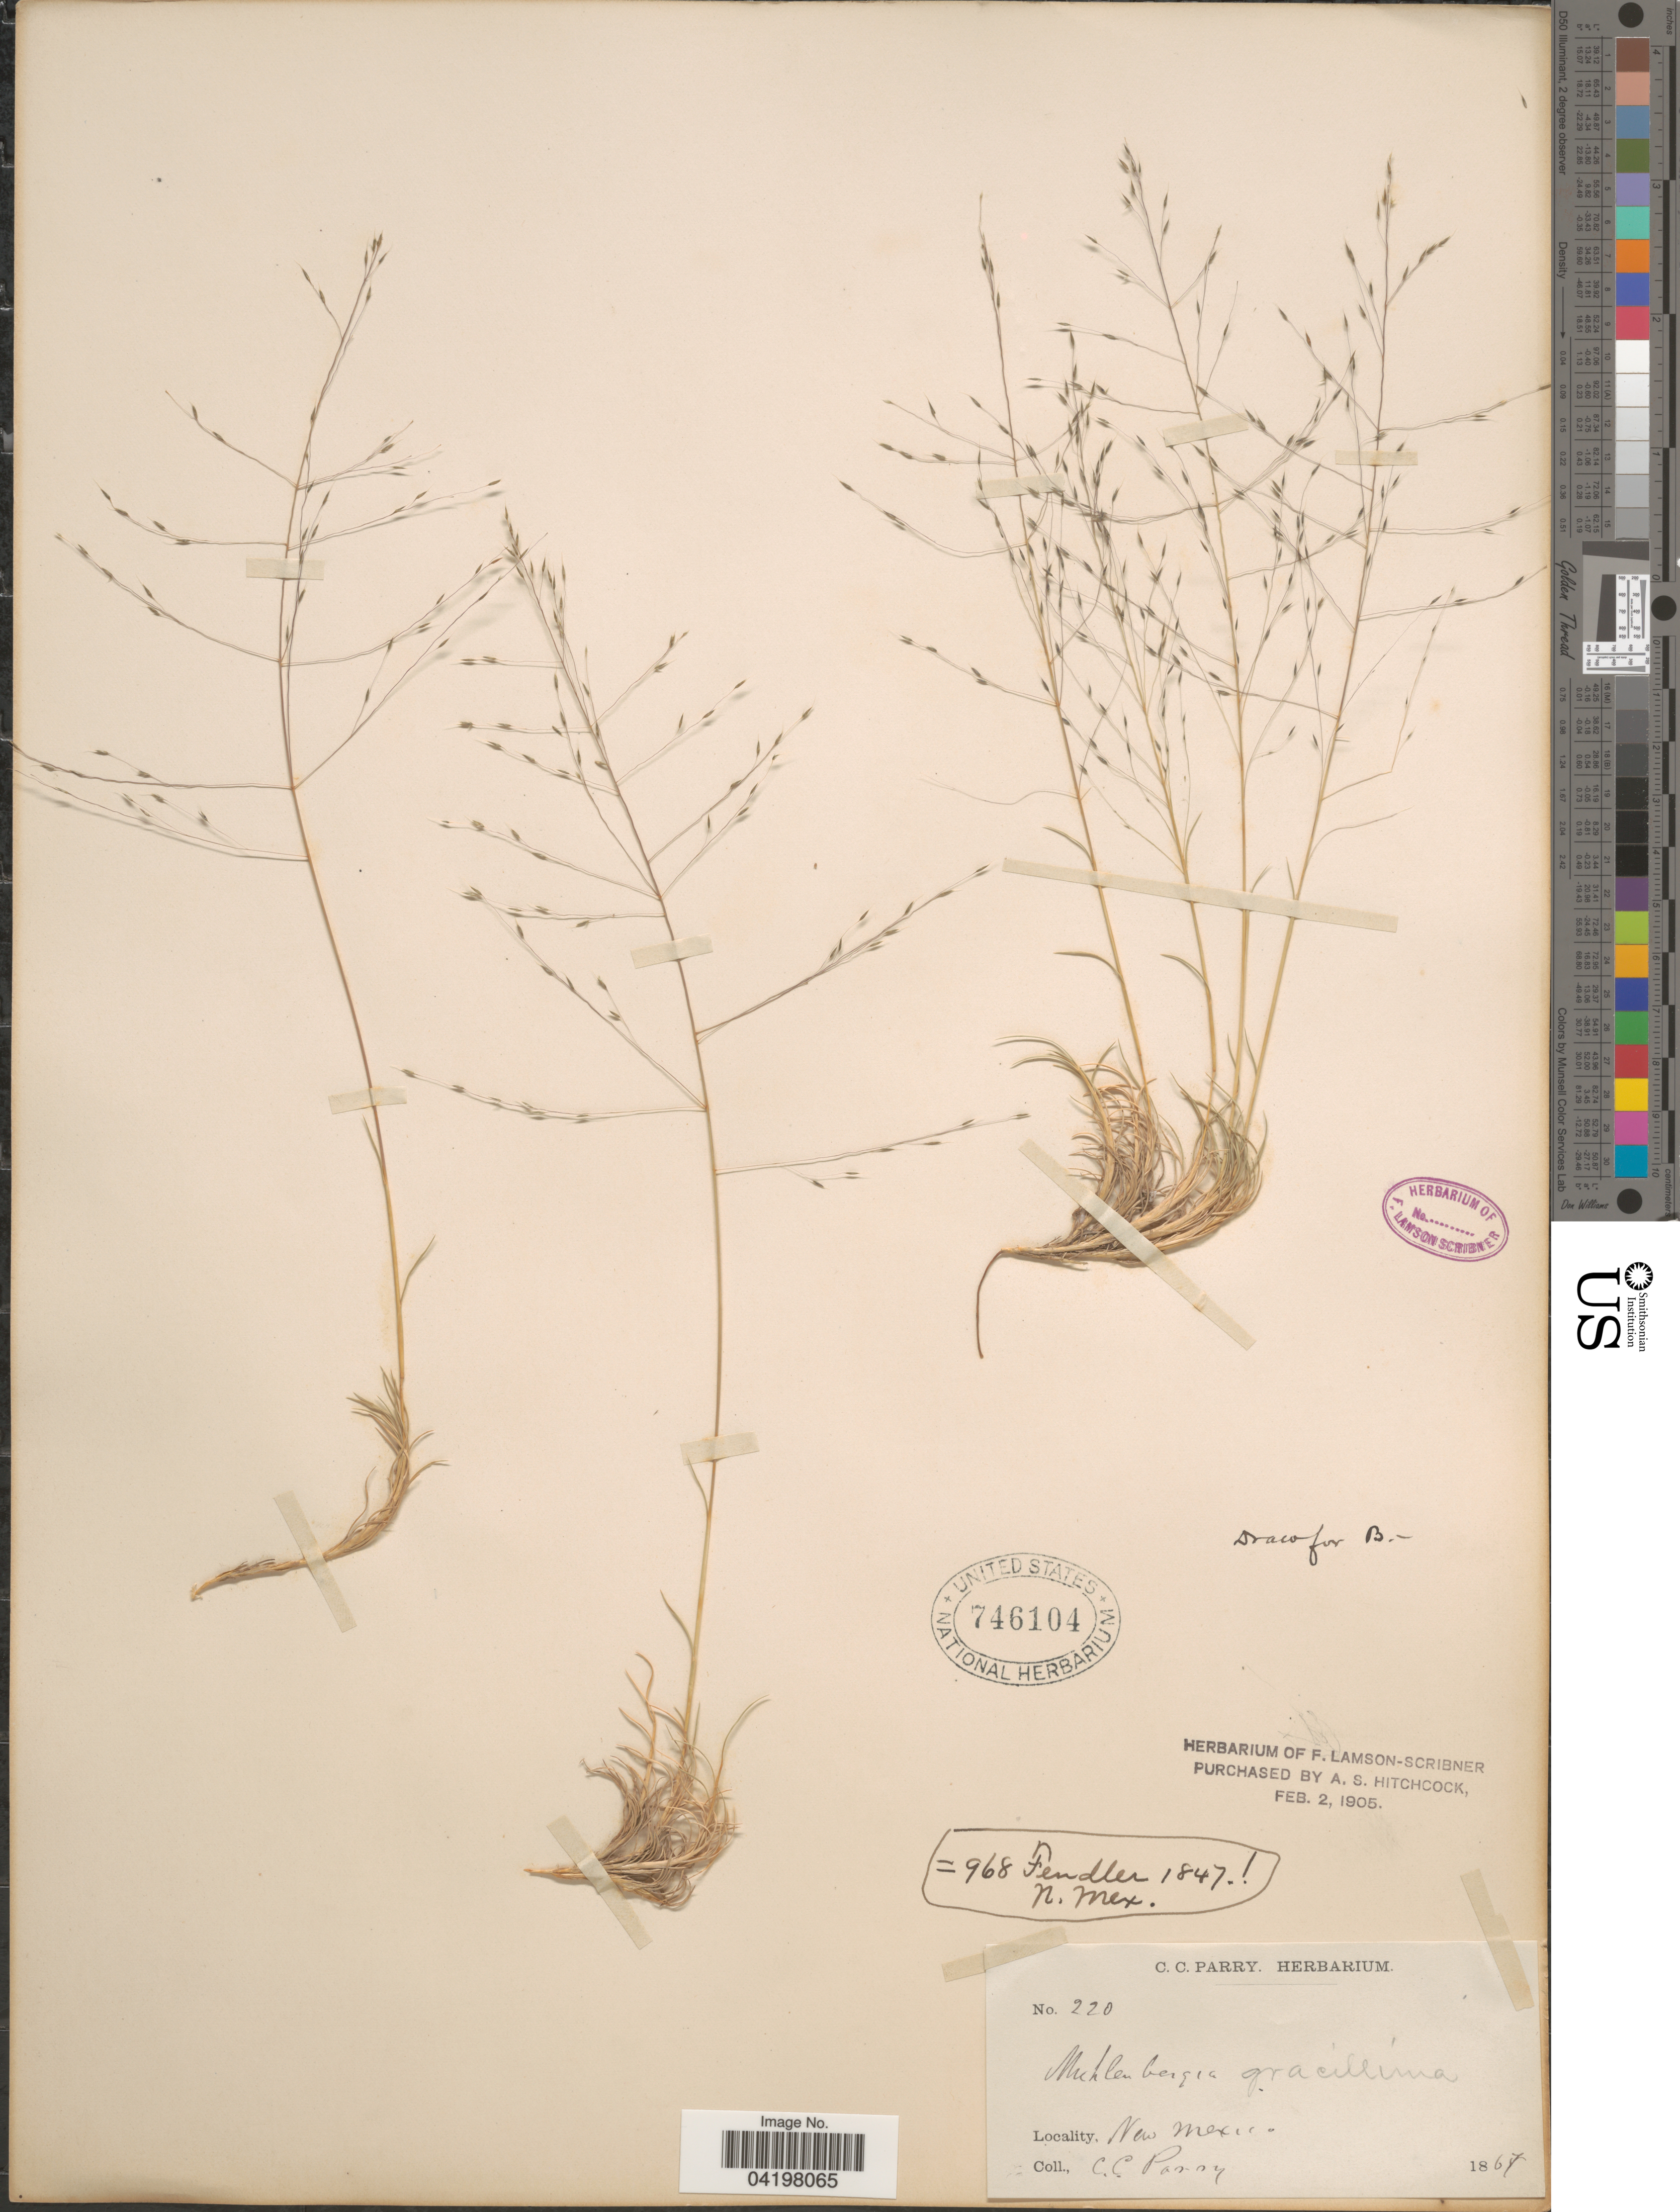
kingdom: Plantae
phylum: Tracheophyta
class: Liliopsida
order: Poales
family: Poaceae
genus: Muhlenbergia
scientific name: Muhlenbergia torreyi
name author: (Kunth) Hitchc. ex Bush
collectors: C. C. Parry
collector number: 220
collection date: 1867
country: United States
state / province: New Mexico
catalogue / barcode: US 746104